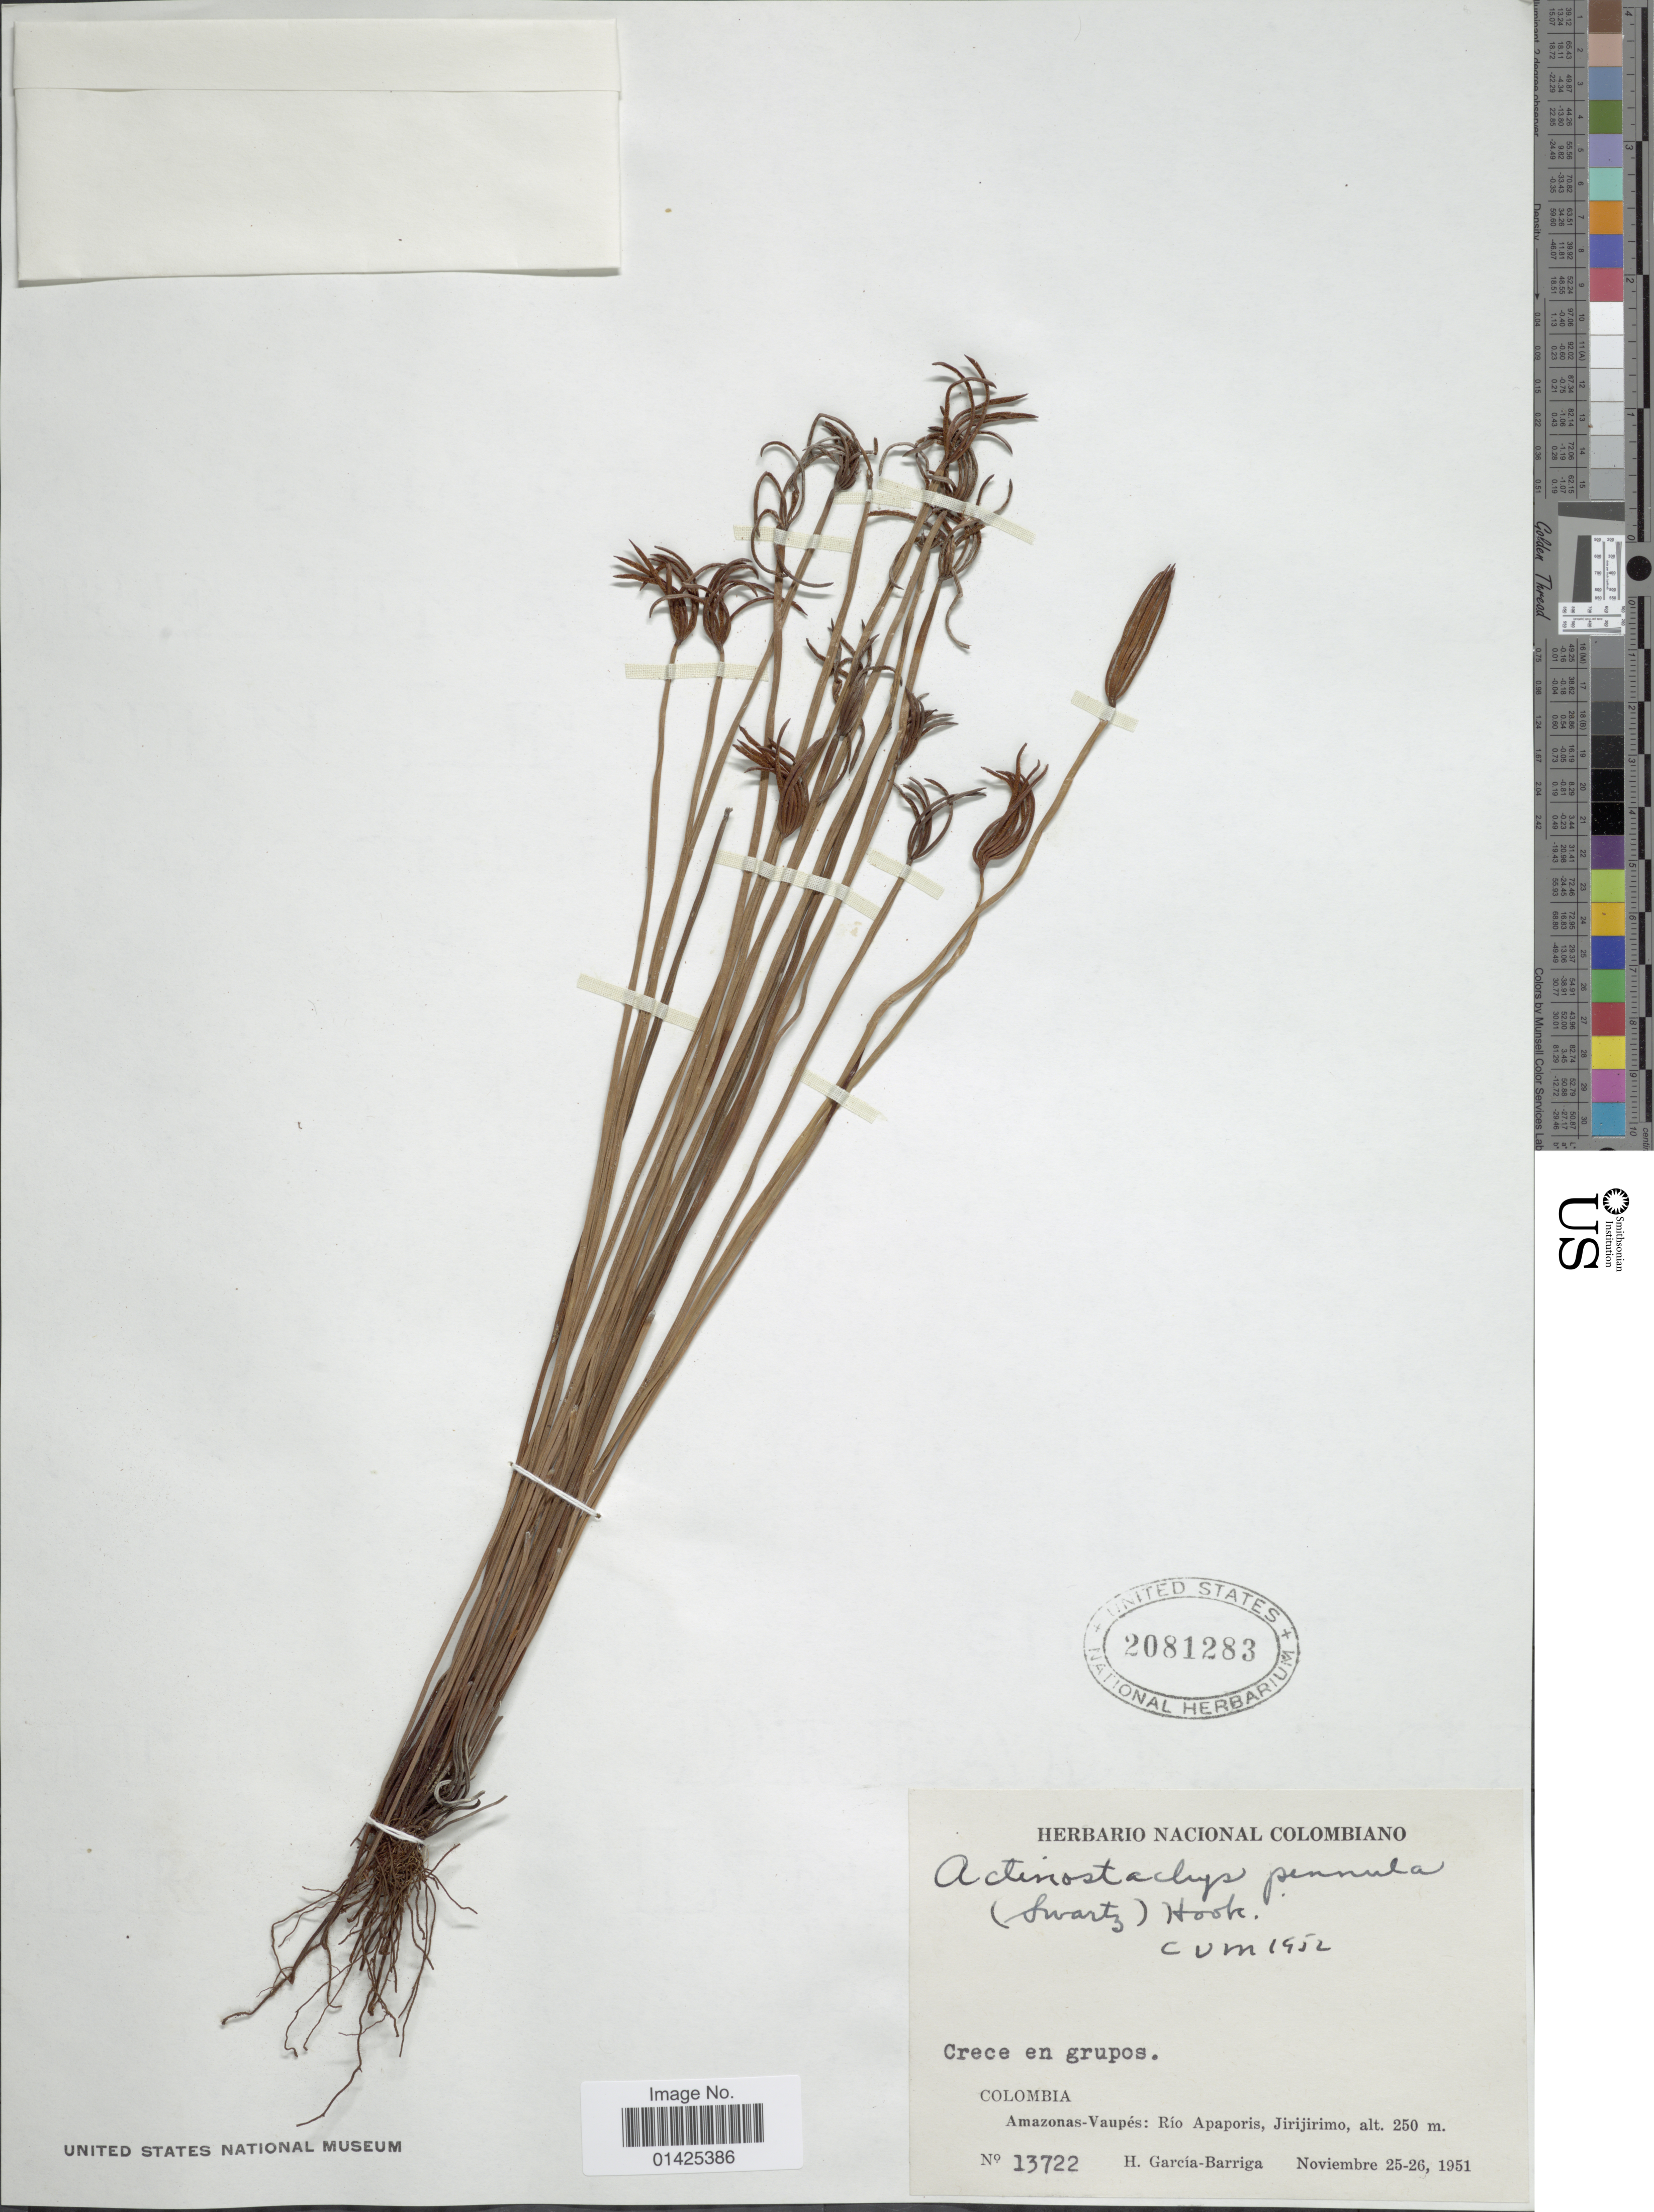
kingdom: Plantae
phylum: Tracheophyta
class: Polypodiopsida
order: Schizaeales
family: Schizaeaceae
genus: Actinostachys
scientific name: Actinostachys pennula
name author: (Sw.) Hook.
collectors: H. García Barriga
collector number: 13722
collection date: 1951-11-25/1951-11-26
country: Colombia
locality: Amazonas-Vaupes, Rio Apaporis, Jirijirimo.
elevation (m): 250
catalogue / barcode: US 2081283